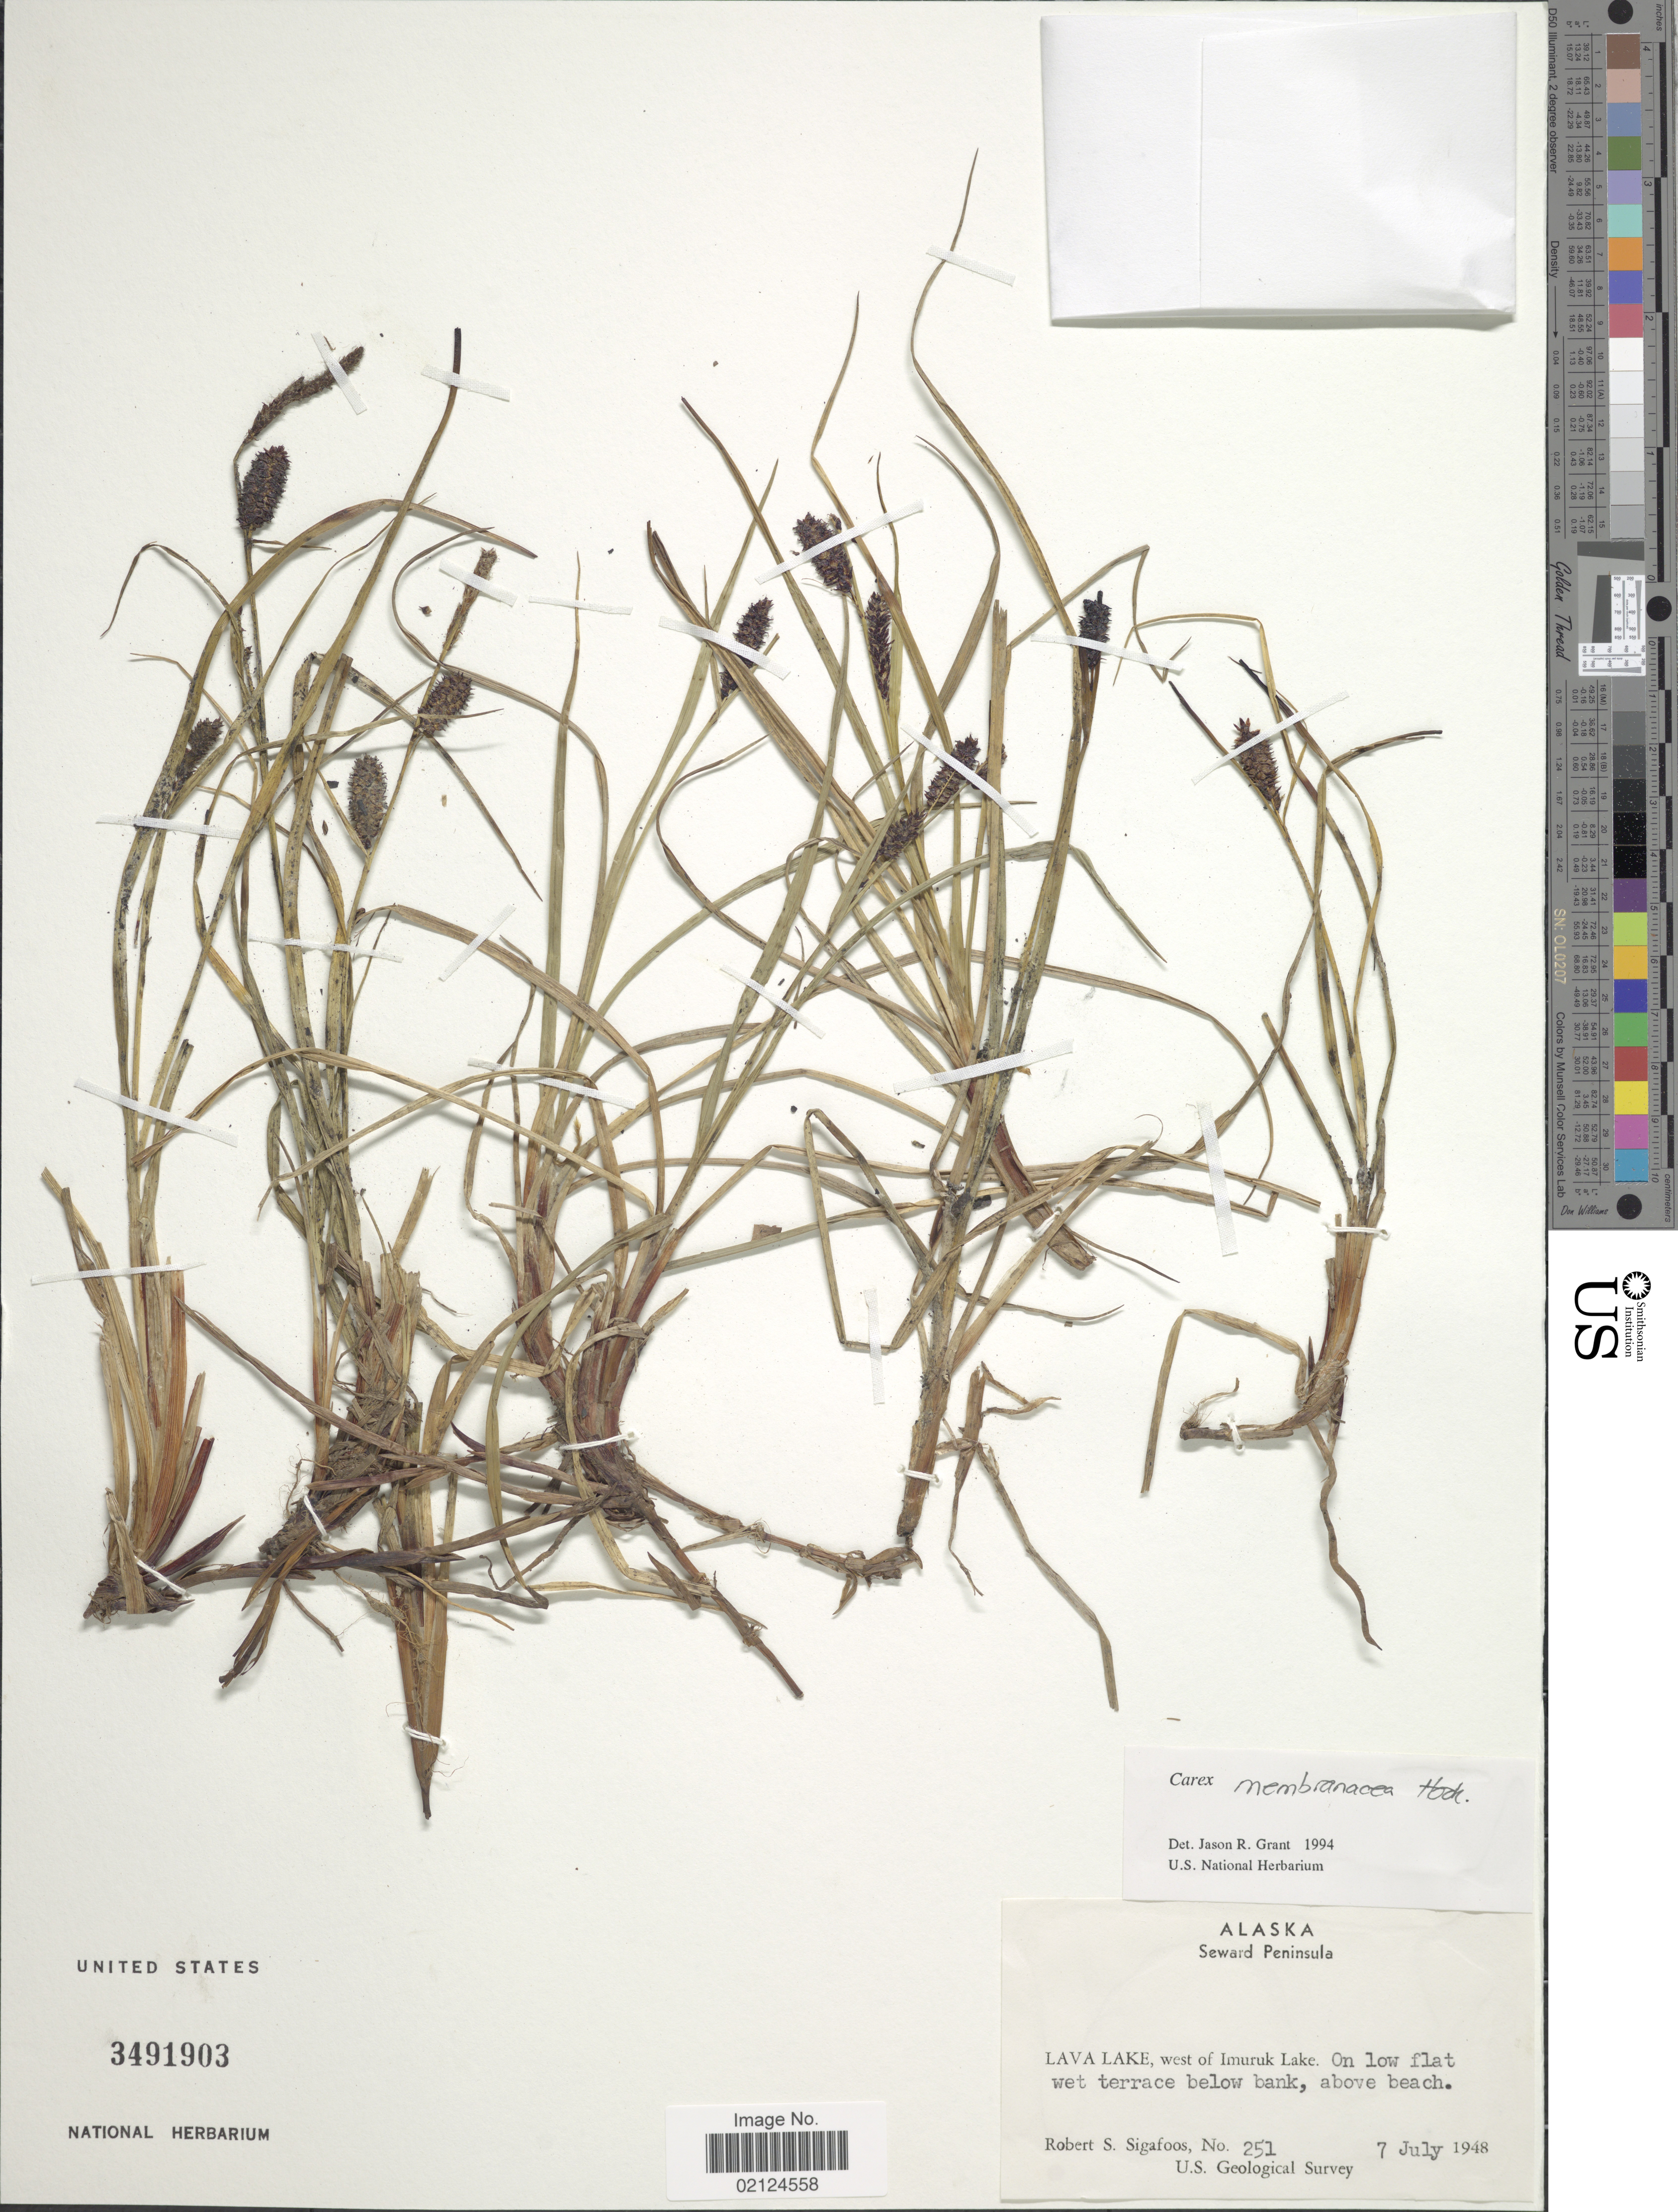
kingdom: Plantae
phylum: Tracheophyta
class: Liliopsida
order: Poales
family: Cyperaceae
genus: Carex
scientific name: Carex membranacea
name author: Hook.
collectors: R. Sigafoos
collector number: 251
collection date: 1948-07-07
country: United States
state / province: Alaska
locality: Seward Peninsula, Lava Lake, west of Imuruk Lake, below bank, above beach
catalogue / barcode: US 3491903